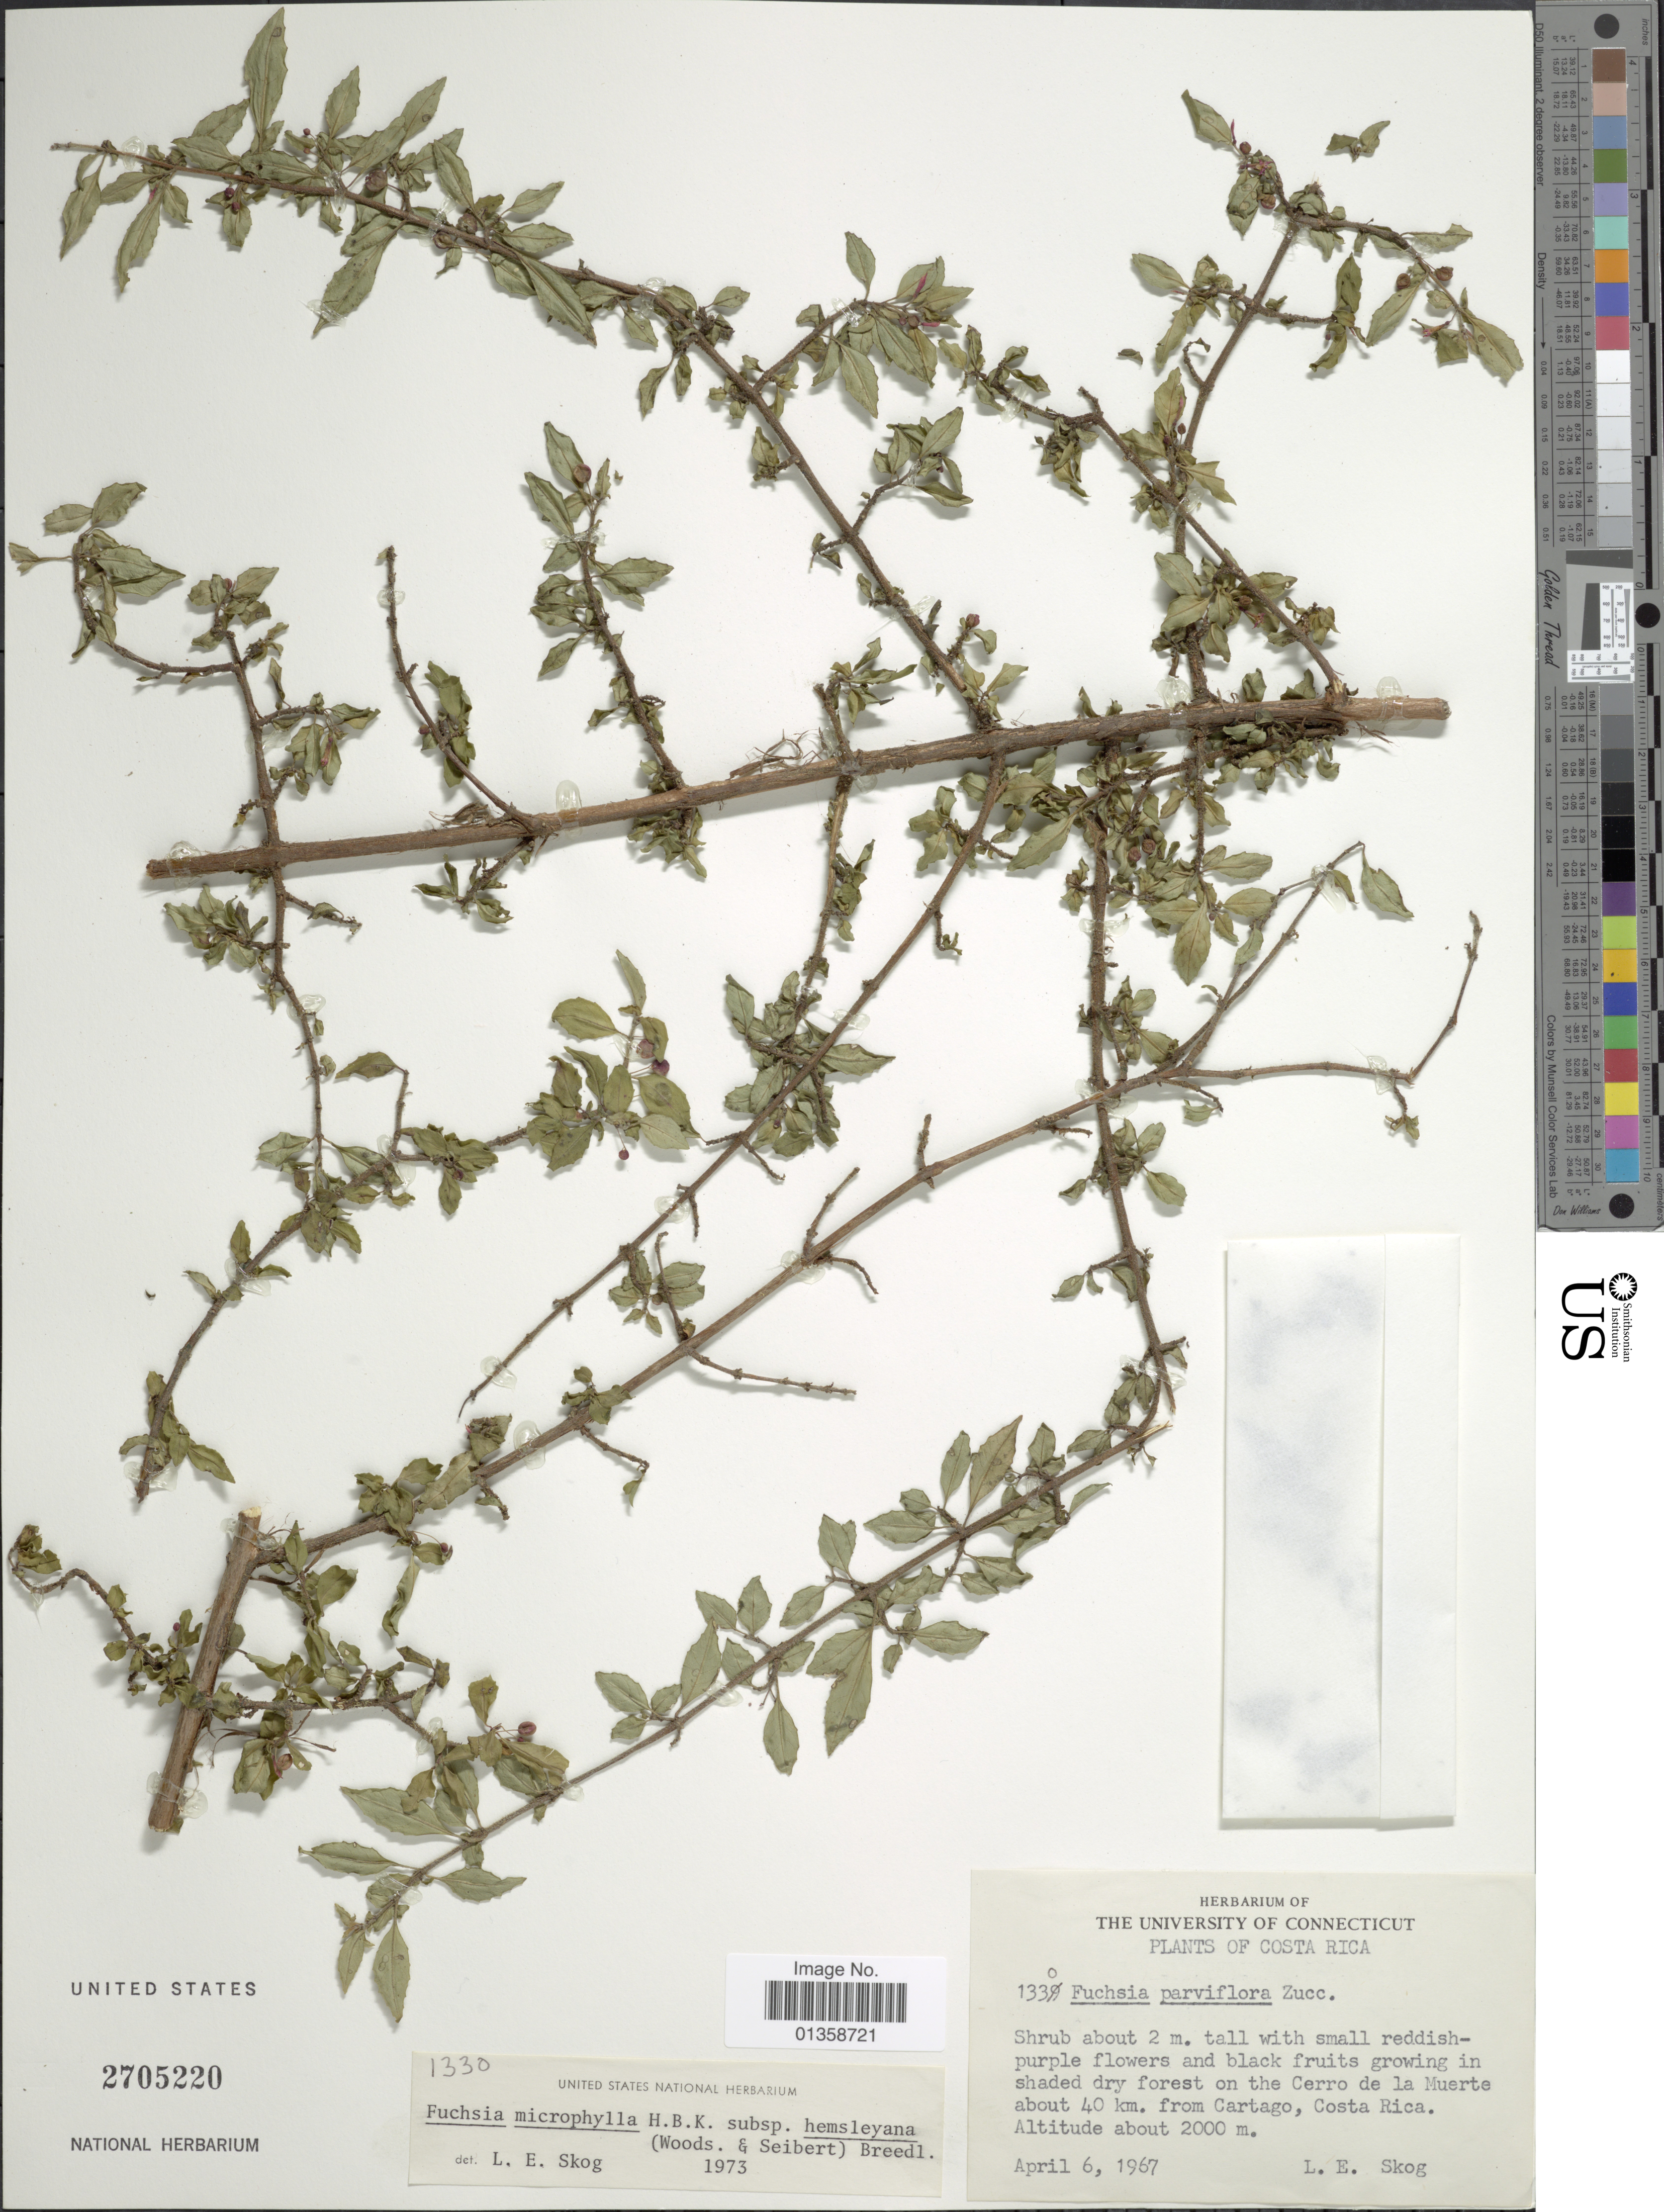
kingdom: Plantae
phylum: Tracheophyta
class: Magnoliopsida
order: Myrtales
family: Onagraceae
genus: Fuchsia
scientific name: Fuchsia microphylla subsp. hemsleyana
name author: (Woodson & Seibert) Breedlove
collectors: L. E. Skog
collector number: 1330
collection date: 1967-04-06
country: Costa Rica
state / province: Cartago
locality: On the Cerro de la Muerte about 40 km. from Cartago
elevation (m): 2000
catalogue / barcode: US 2705220